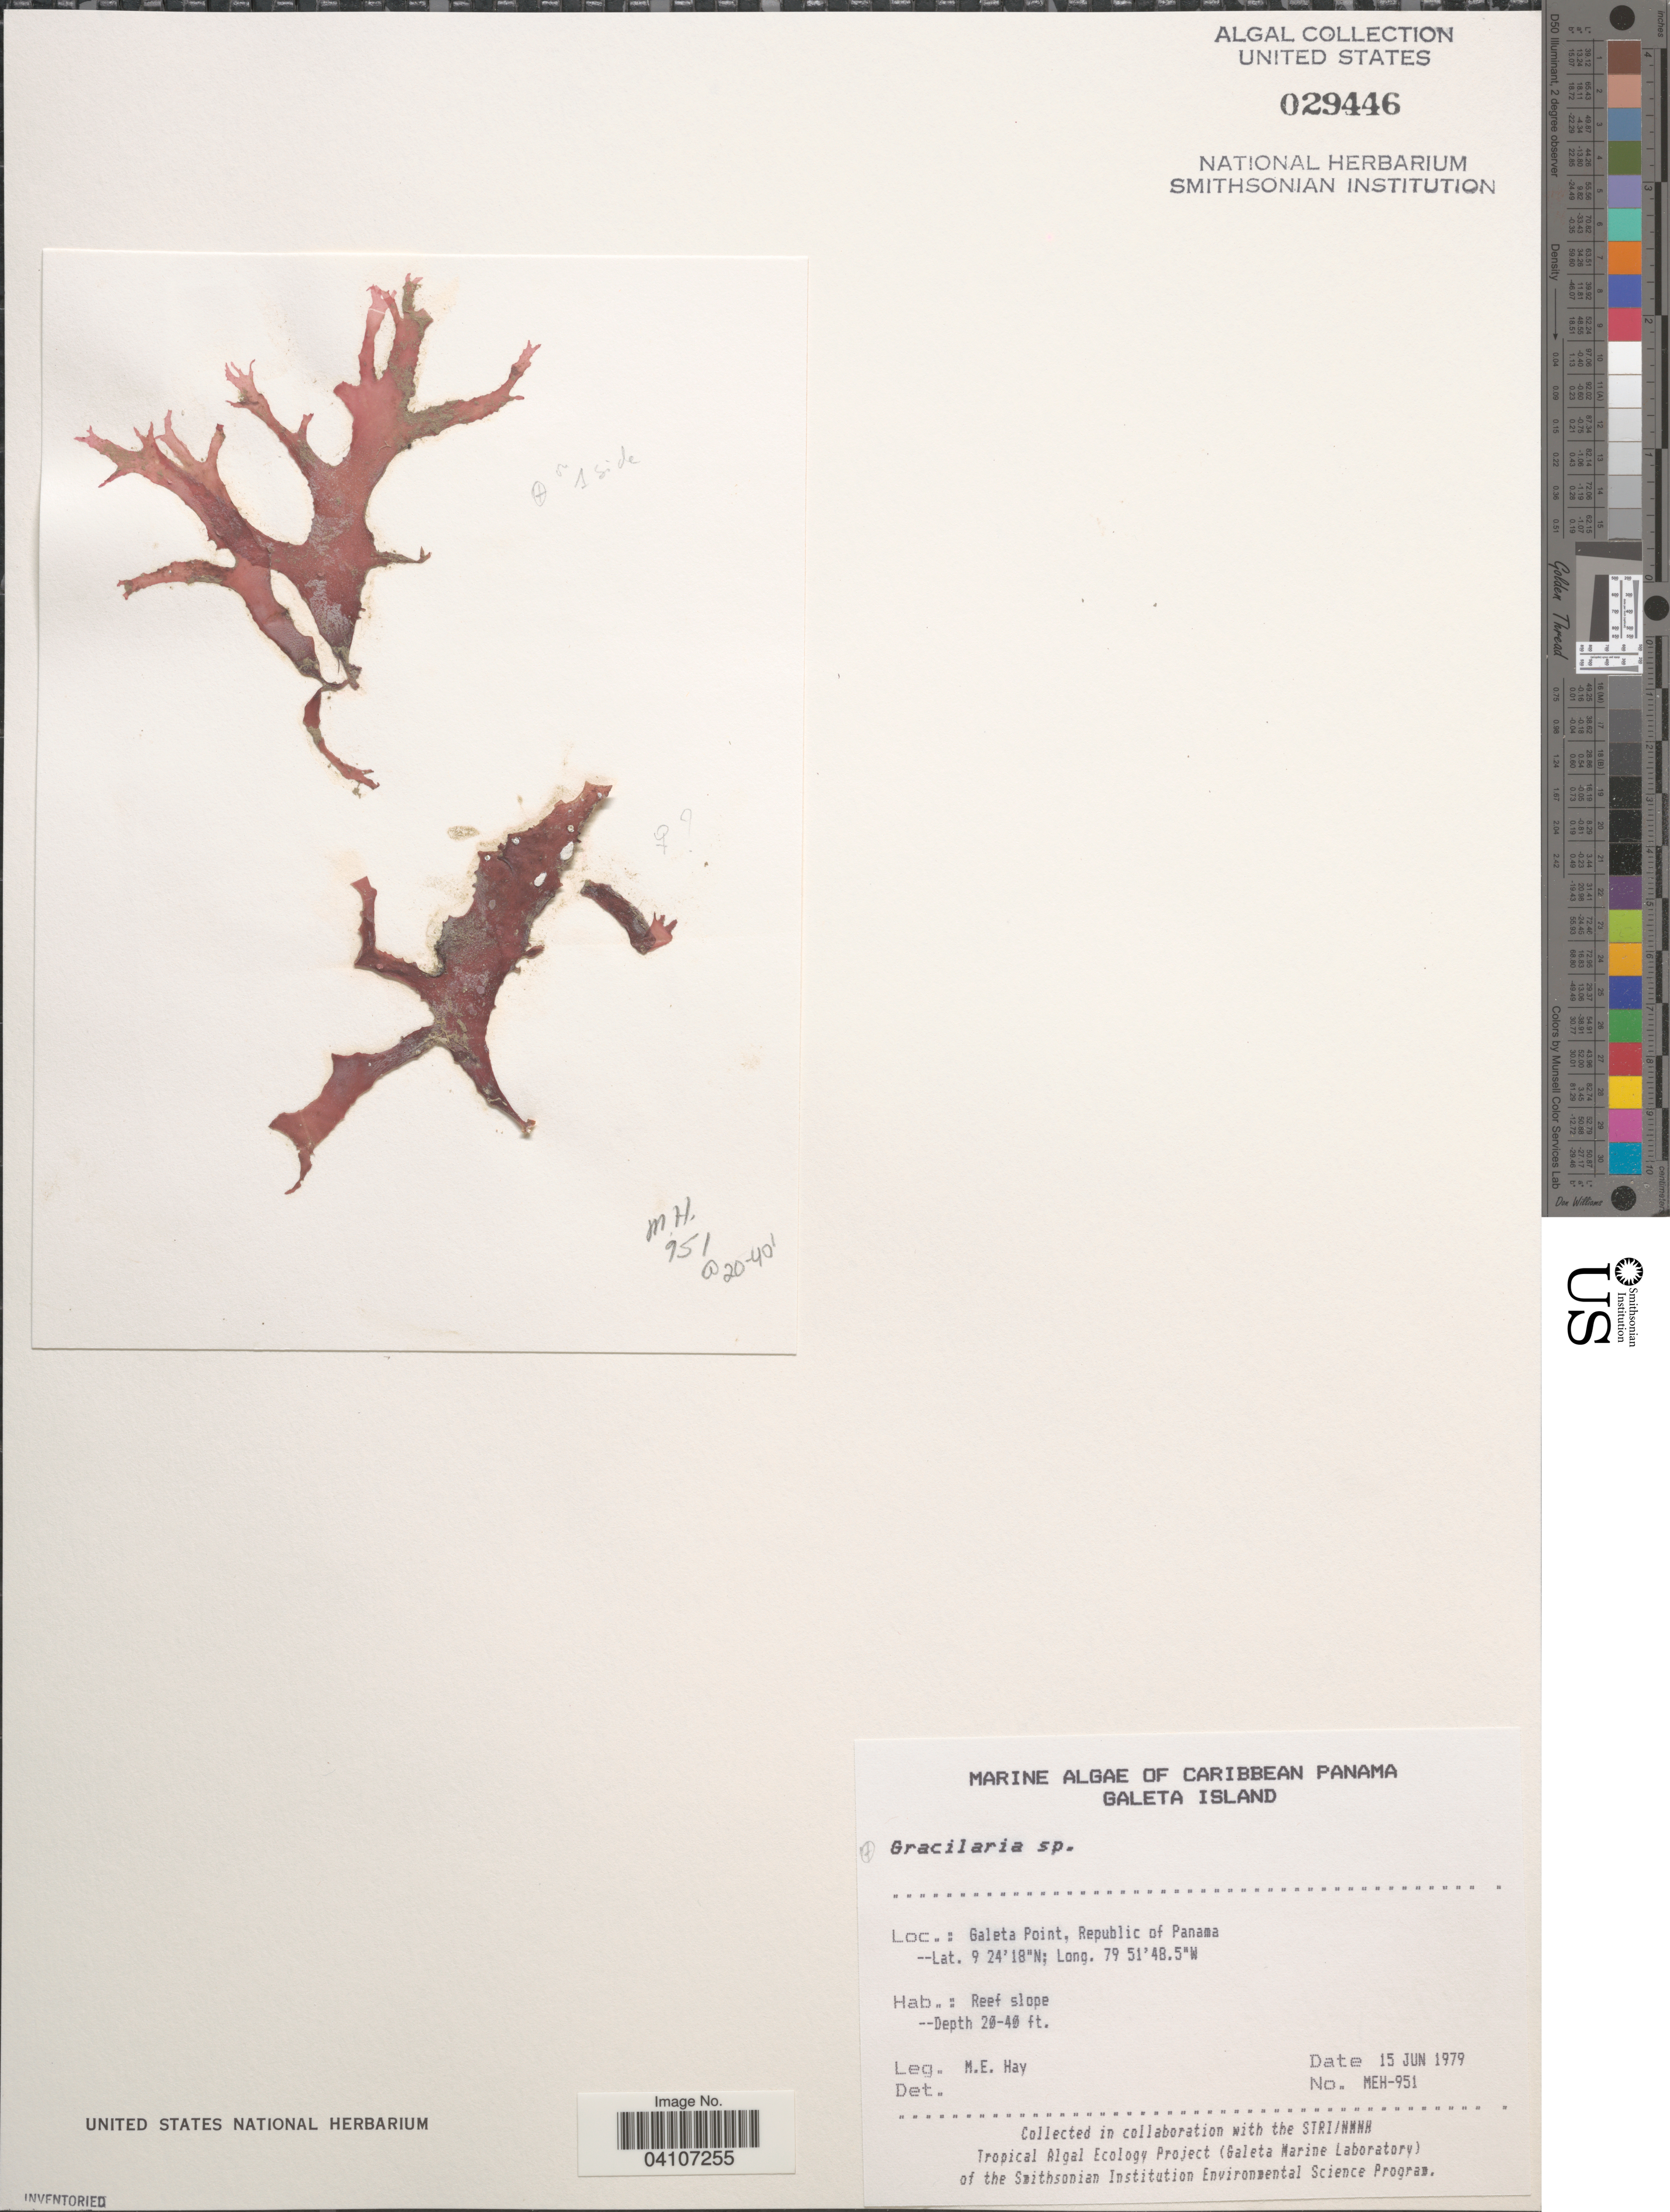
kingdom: Plantae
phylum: Rhodophyta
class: Florideophyceae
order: Gracilariales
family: Gracilariaceae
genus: Gracilaria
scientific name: Gracilaria sp.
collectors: M. E. Hay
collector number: MEH-951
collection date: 1979-06-15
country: Panama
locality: Caribbean Panama. Galeta Island. Galeta Point, Republic of Panama.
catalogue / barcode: US 29446